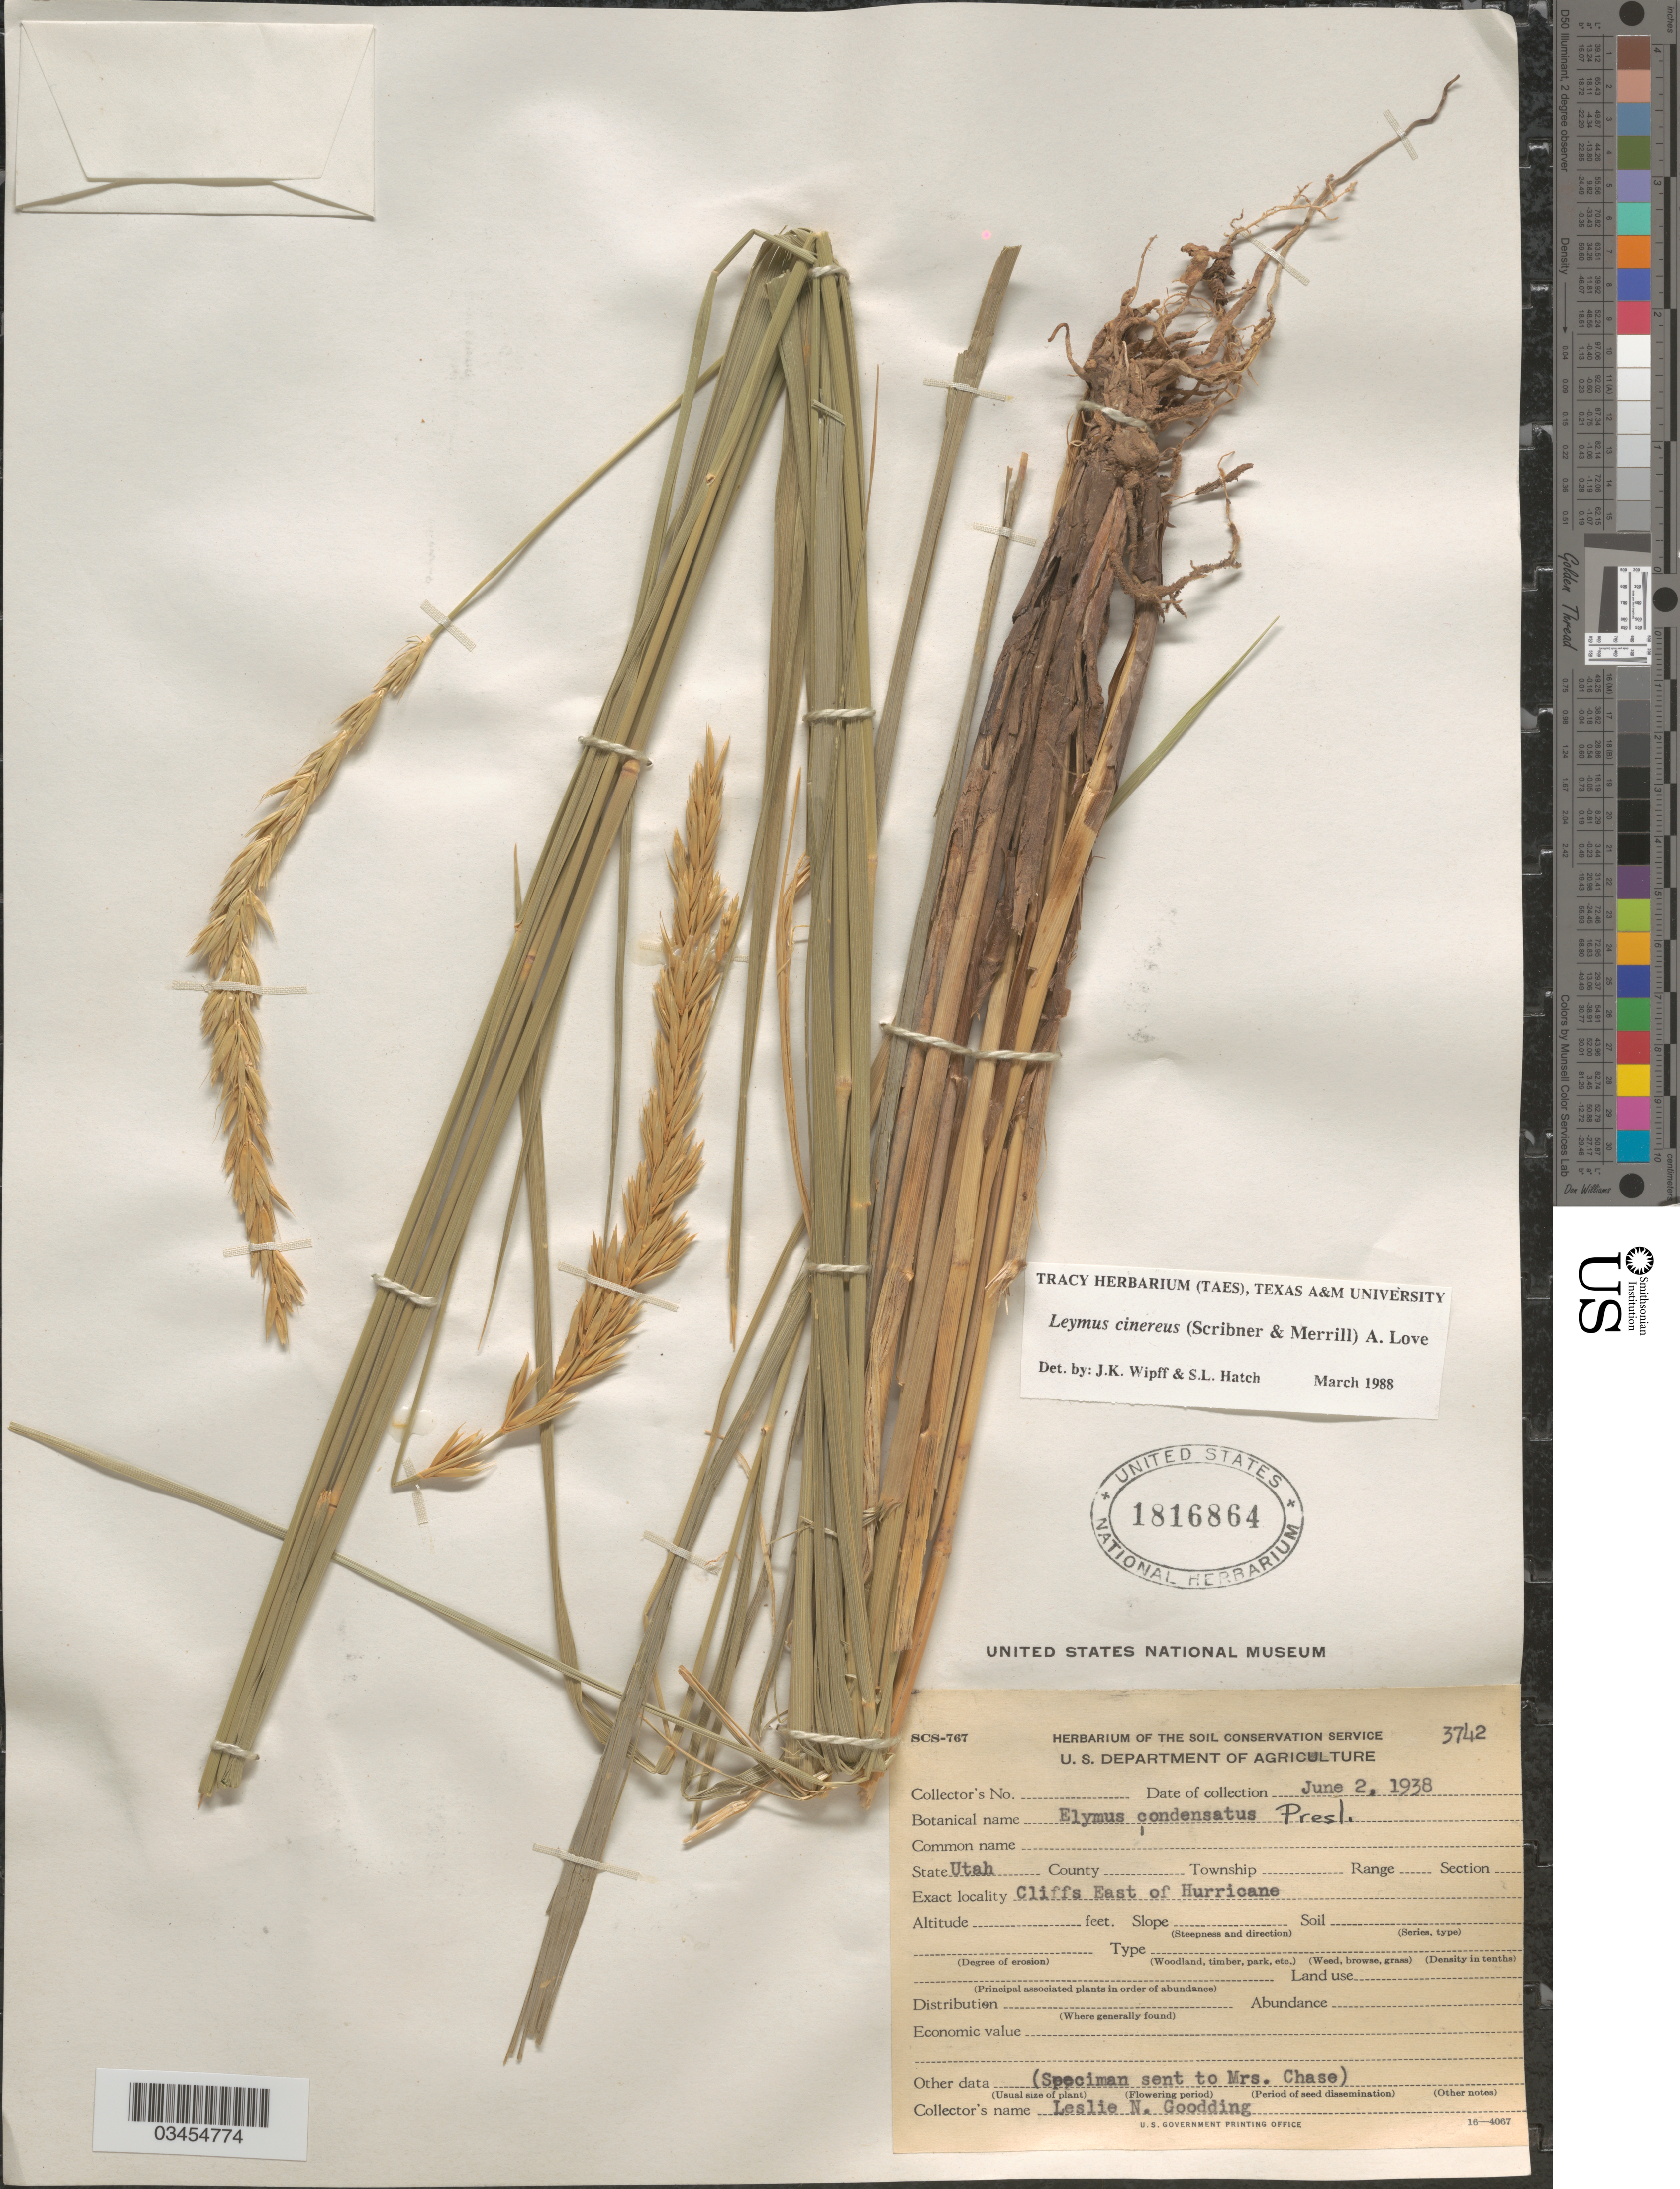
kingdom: Plantae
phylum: Tracheophyta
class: Liliopsida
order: Poales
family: Poaceae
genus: Leymus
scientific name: Leymus cinereus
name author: (Scribn. & Merr.) Á. Löve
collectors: L. N. Goodding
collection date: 1938-06-02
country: United States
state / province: Utah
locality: Cliffs East of Hurricane.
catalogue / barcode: US 1816864